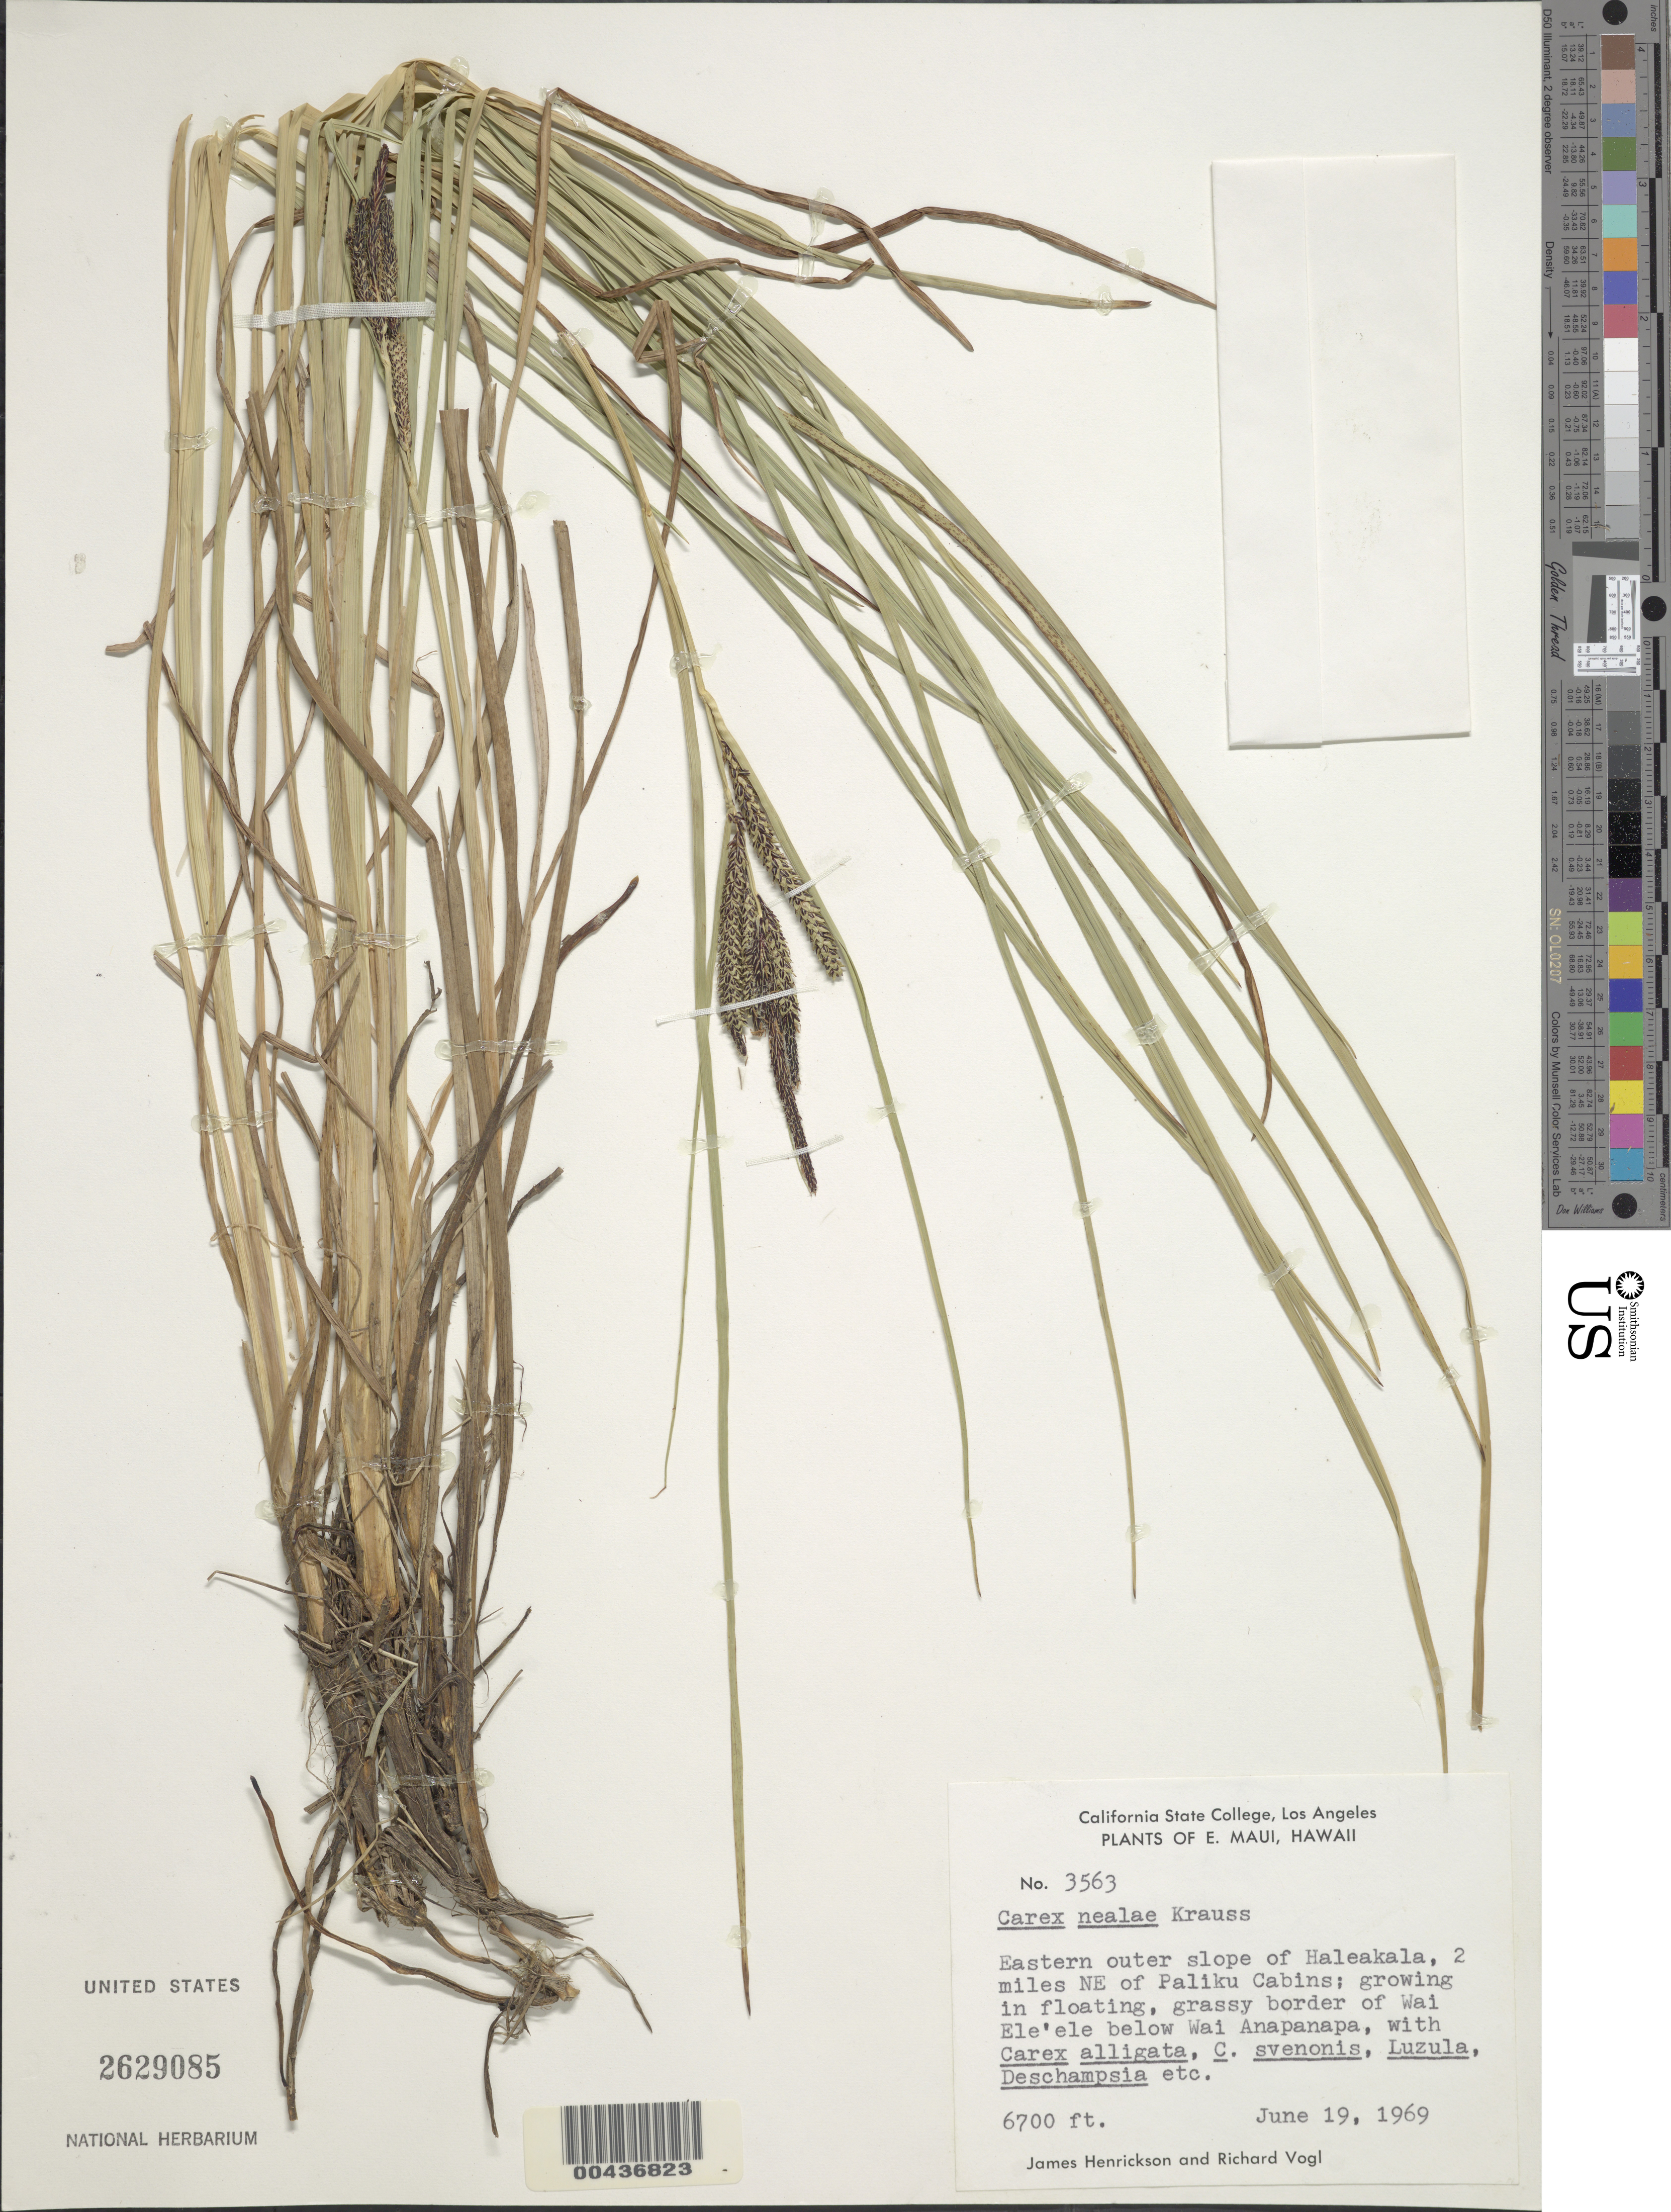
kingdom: Plantae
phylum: Tracheophyta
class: Liliopsida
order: Poales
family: Cyperaceae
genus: Carex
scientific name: Carex nealiae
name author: R.W. Krauss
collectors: J. S. Henrickson & R. Vogl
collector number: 3563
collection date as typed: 19 Jun 1969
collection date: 1969-06-19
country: United States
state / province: Hawaii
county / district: Maui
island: Maui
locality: East Maui, eastern outer slope of Haleakala, 2 miles northeast of Paliku Cabins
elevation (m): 2042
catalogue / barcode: US 2629085